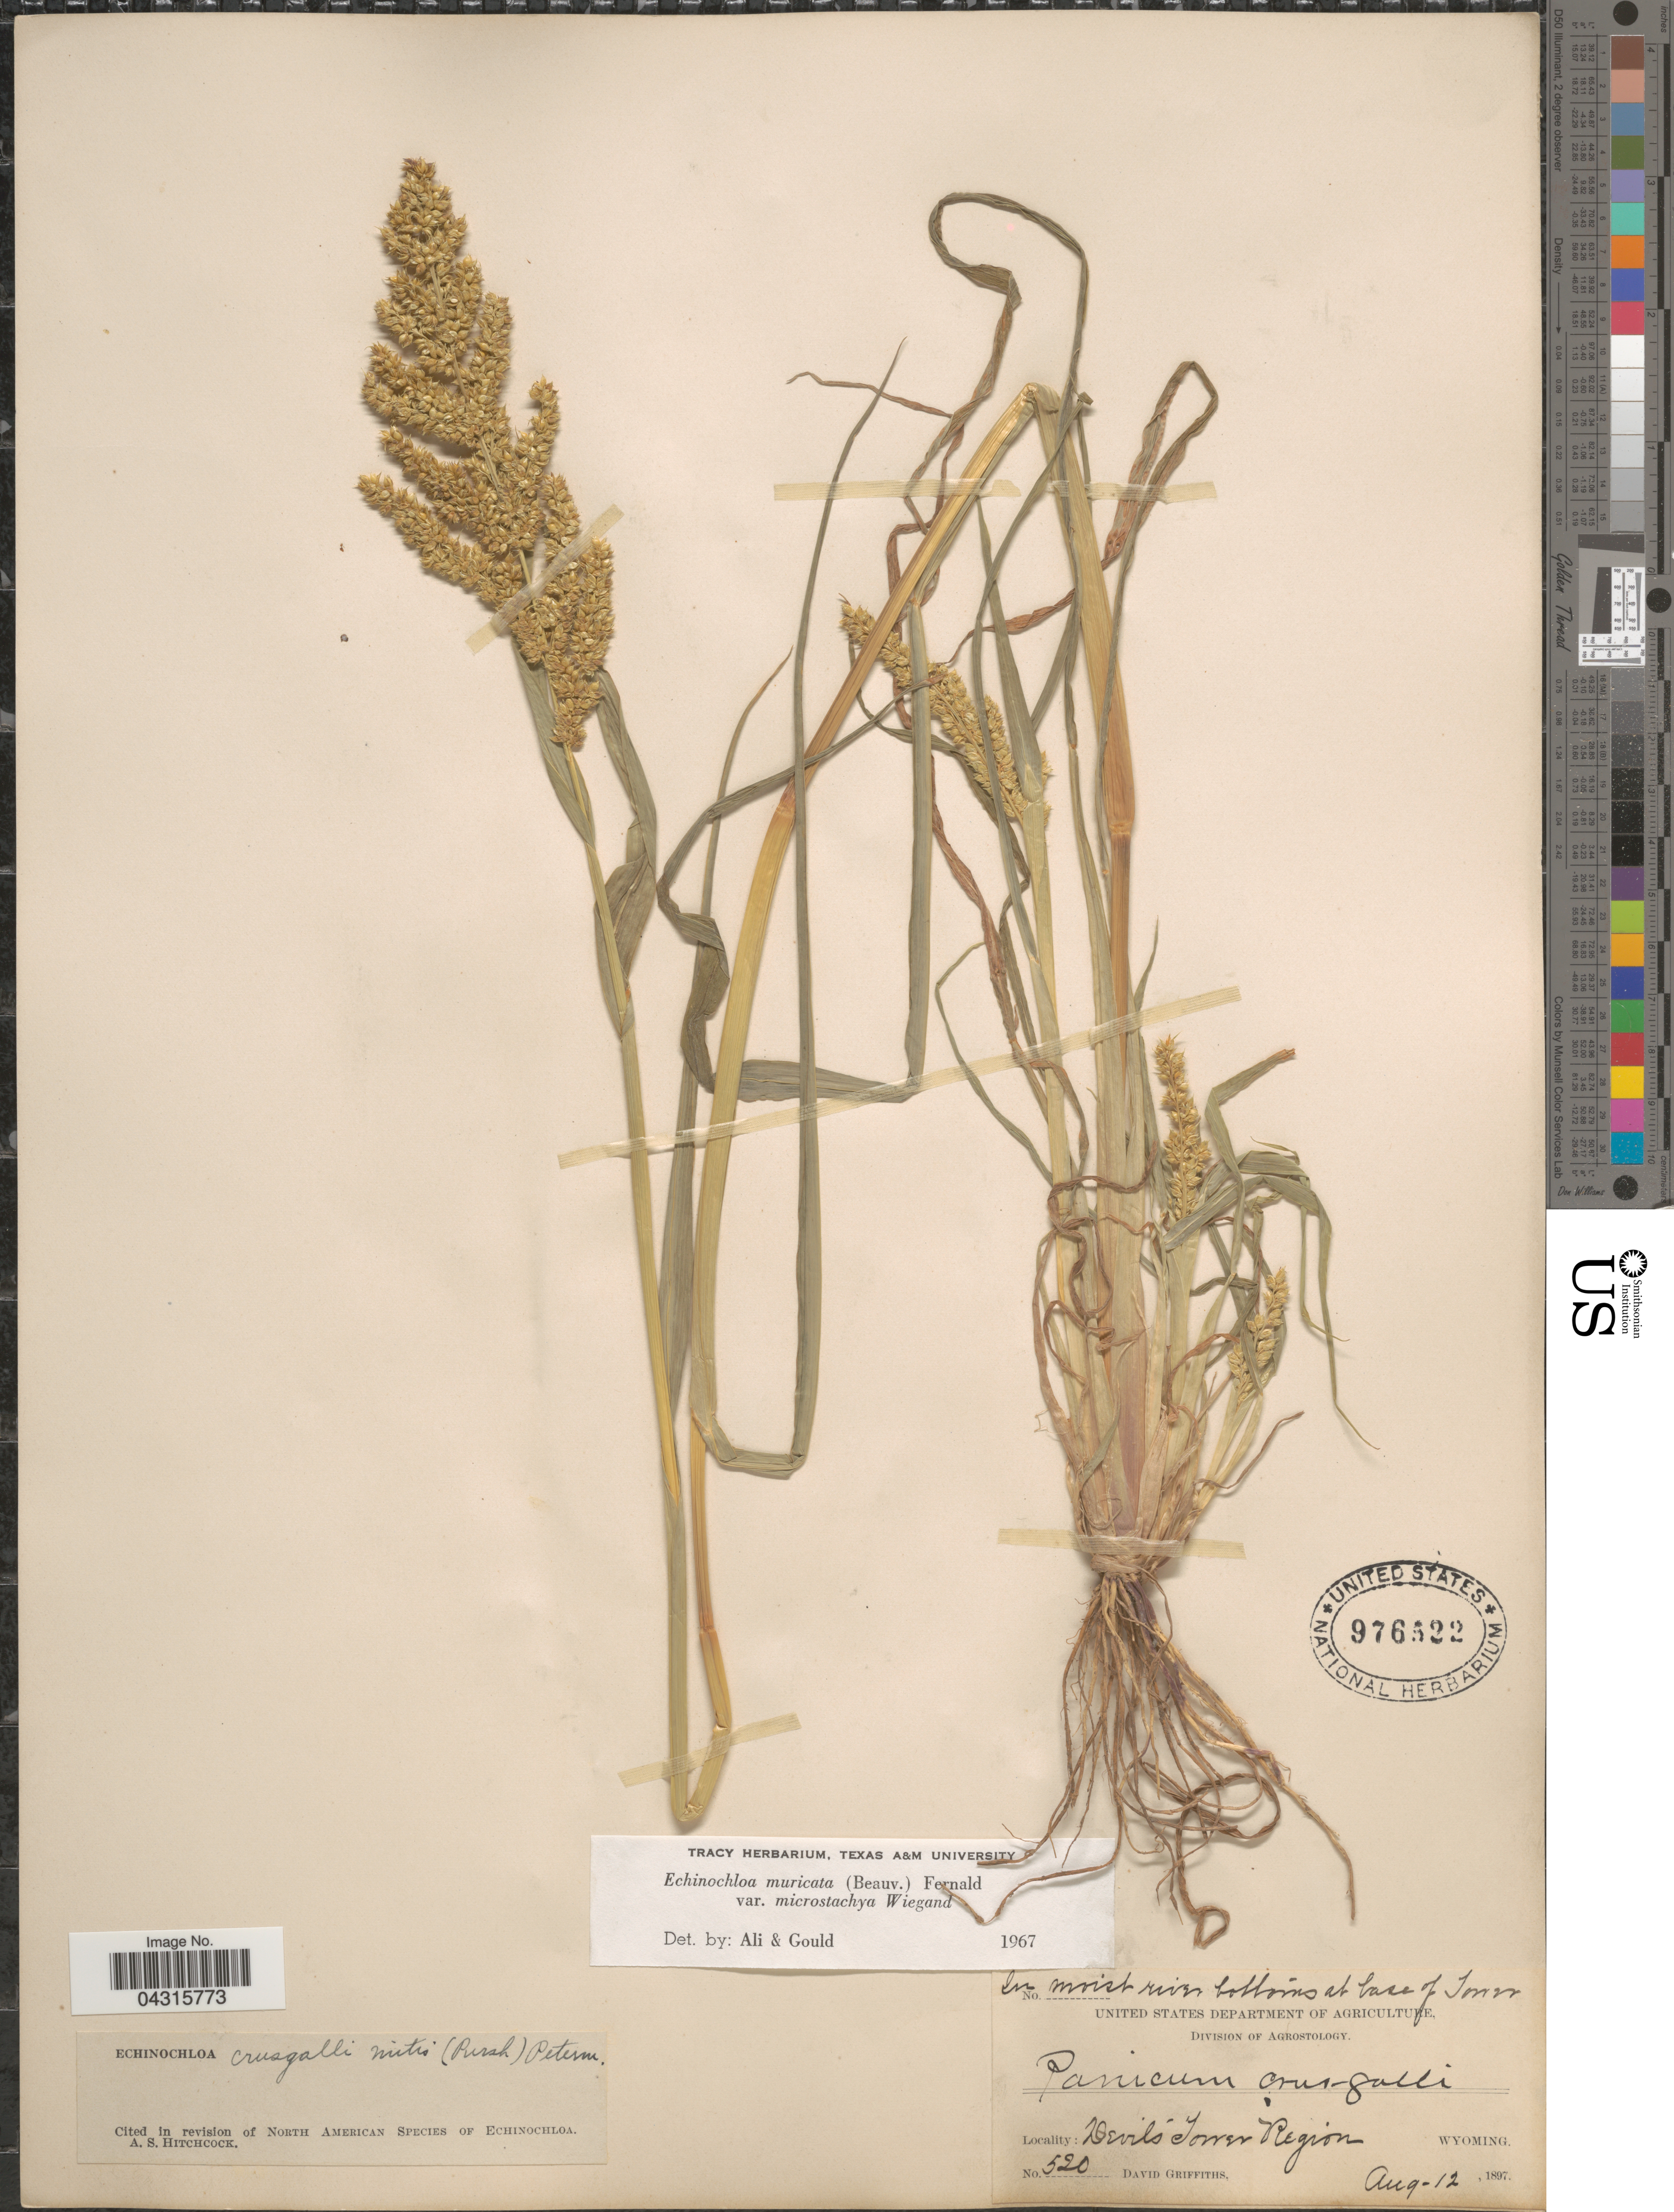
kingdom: Plantae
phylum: Tracheophyta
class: Liliopsida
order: Poales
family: Poaceae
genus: Echinochloa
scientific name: Echinochloa muricata var. microstachya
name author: Wiegand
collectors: D. Griffiths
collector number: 520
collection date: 1897-08-12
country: United States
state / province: Wyoming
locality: Devil's Tower Region.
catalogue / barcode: US 976522